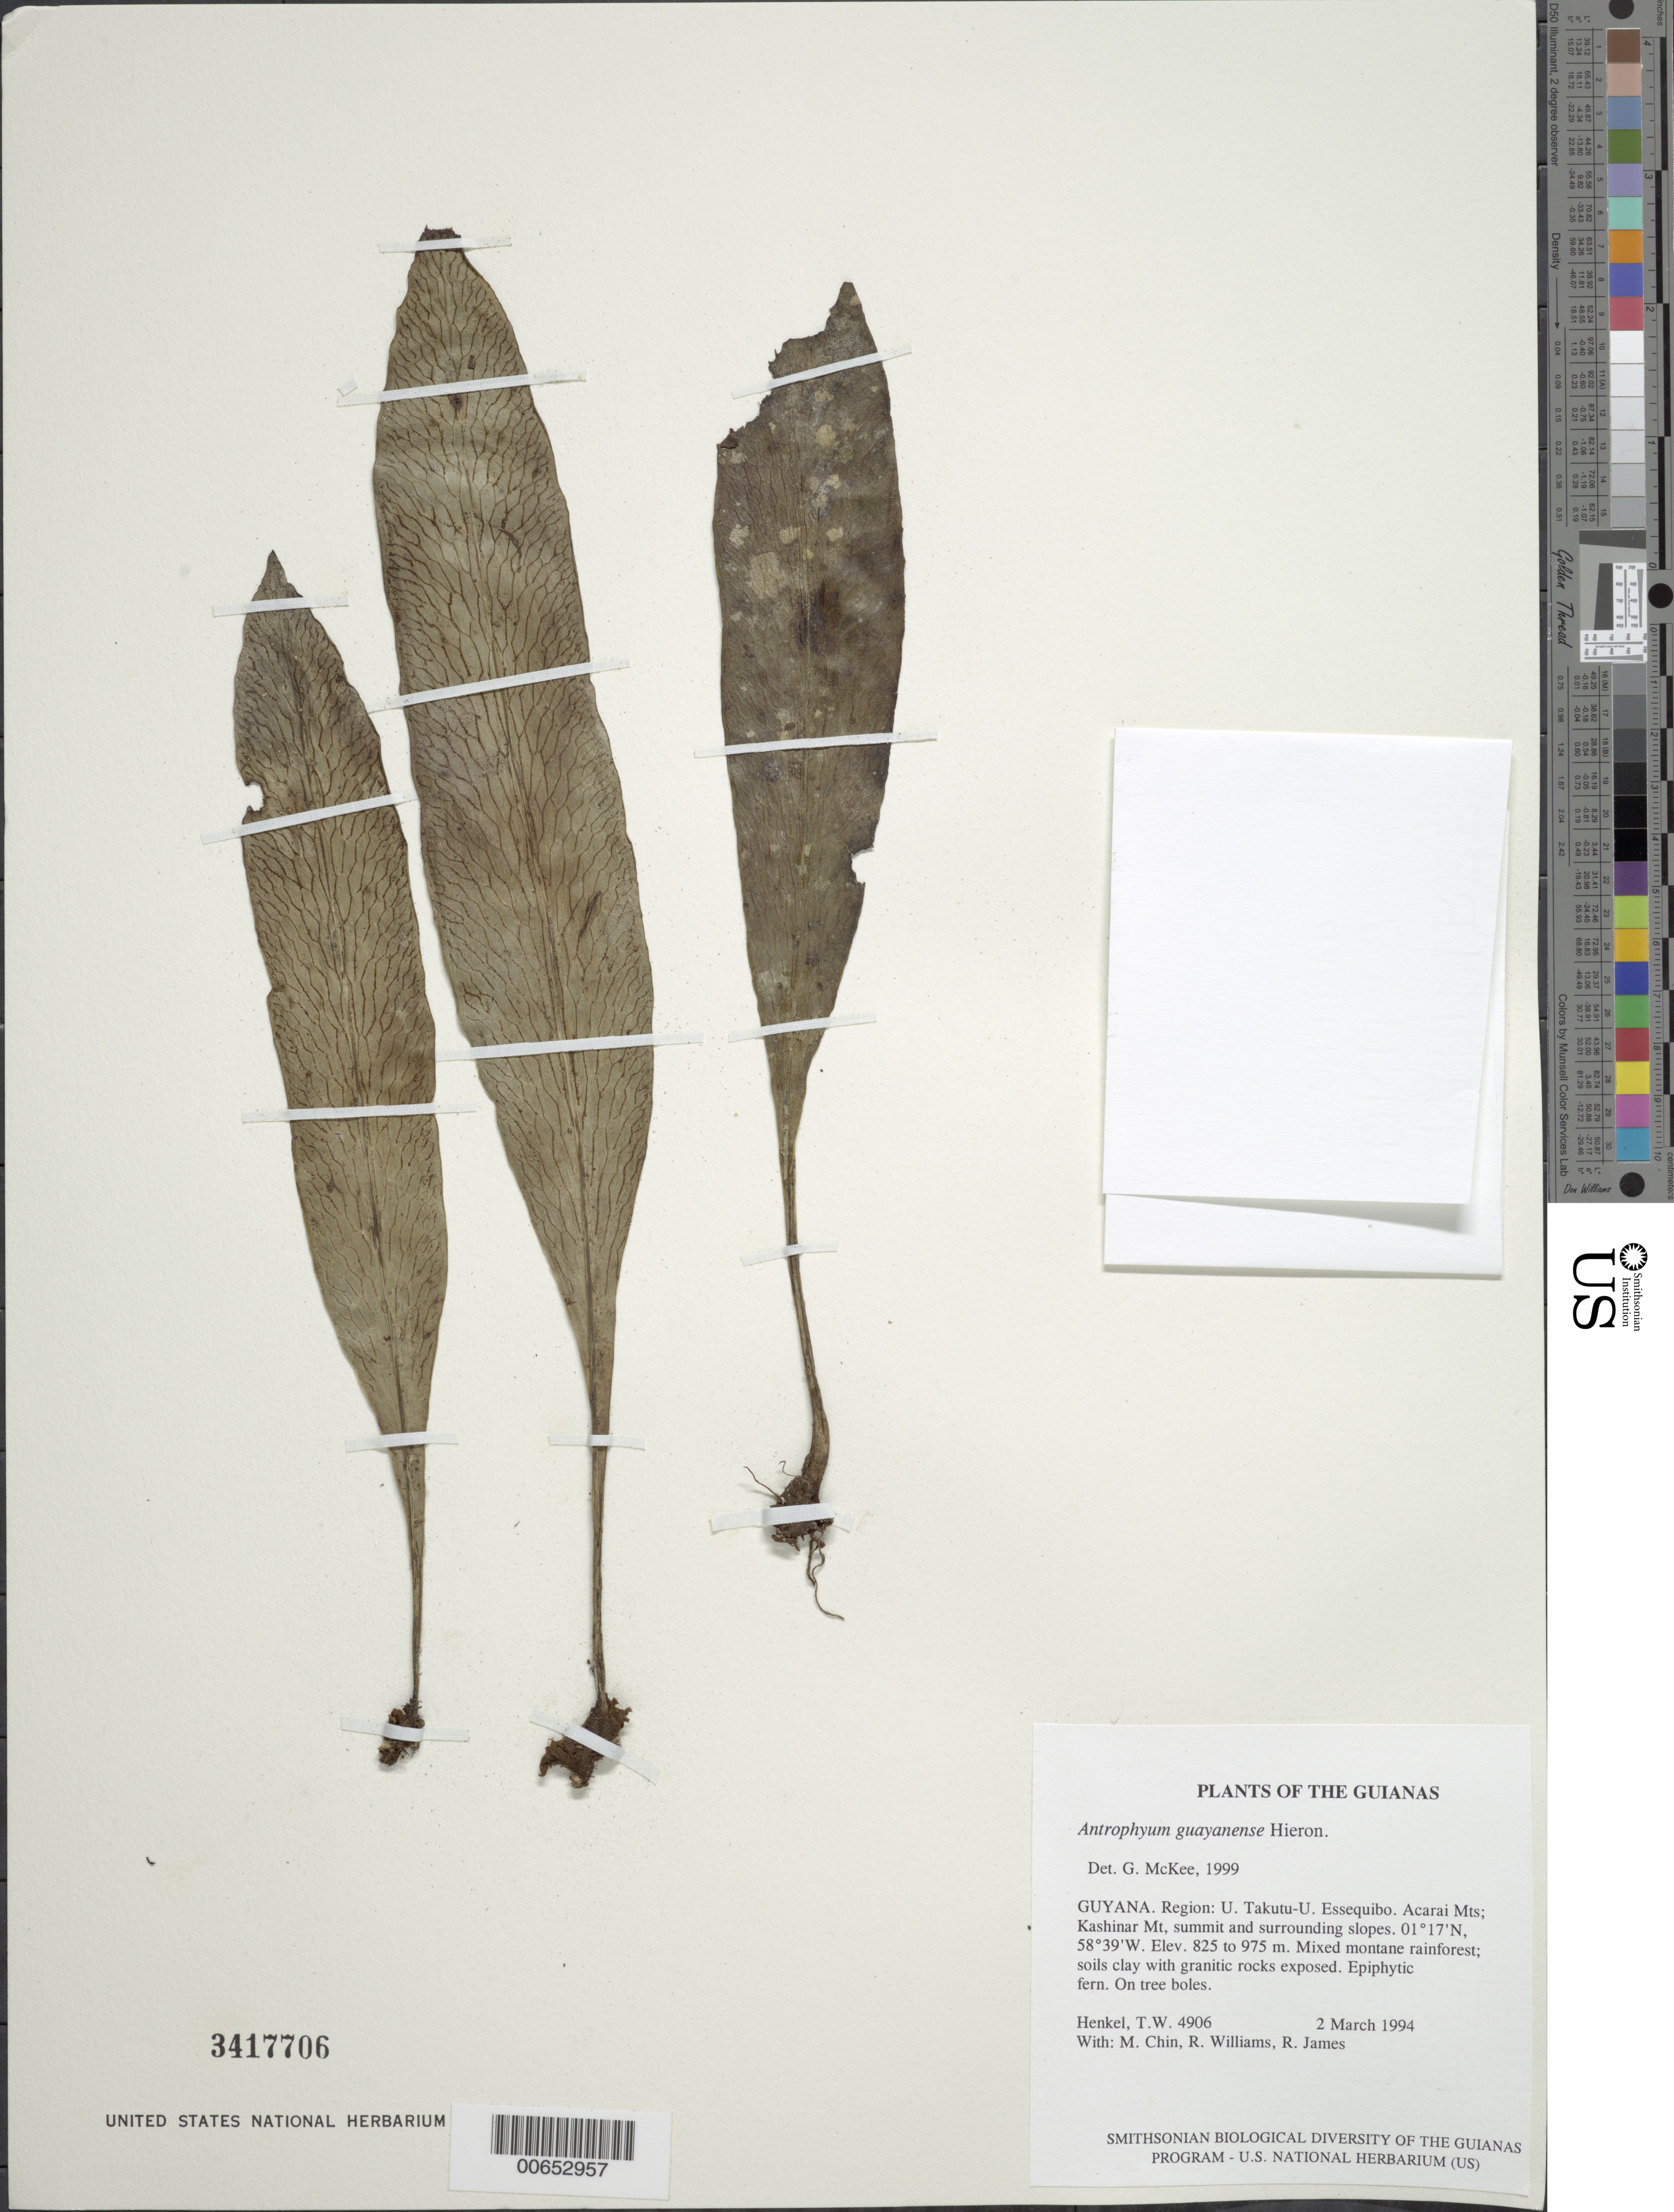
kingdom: Plantae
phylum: Tracheophyta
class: Polypodiopsida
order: Polypodiales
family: Pteridaceae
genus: Polytaenium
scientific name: Polytaenium guayanense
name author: (Hieron.) Alston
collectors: T. Henkel, M. Chin, R. Williams & R. James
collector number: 4906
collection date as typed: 2 March 1994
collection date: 1994-03-02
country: Guyana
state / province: U. Takutu-U. Essequibo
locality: Acarai Mts; Kashinar Mt, summit and surrounding slopes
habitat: Mixed montane rainforest; soils clay with granitic rocks exposed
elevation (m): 825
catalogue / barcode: US 3417706